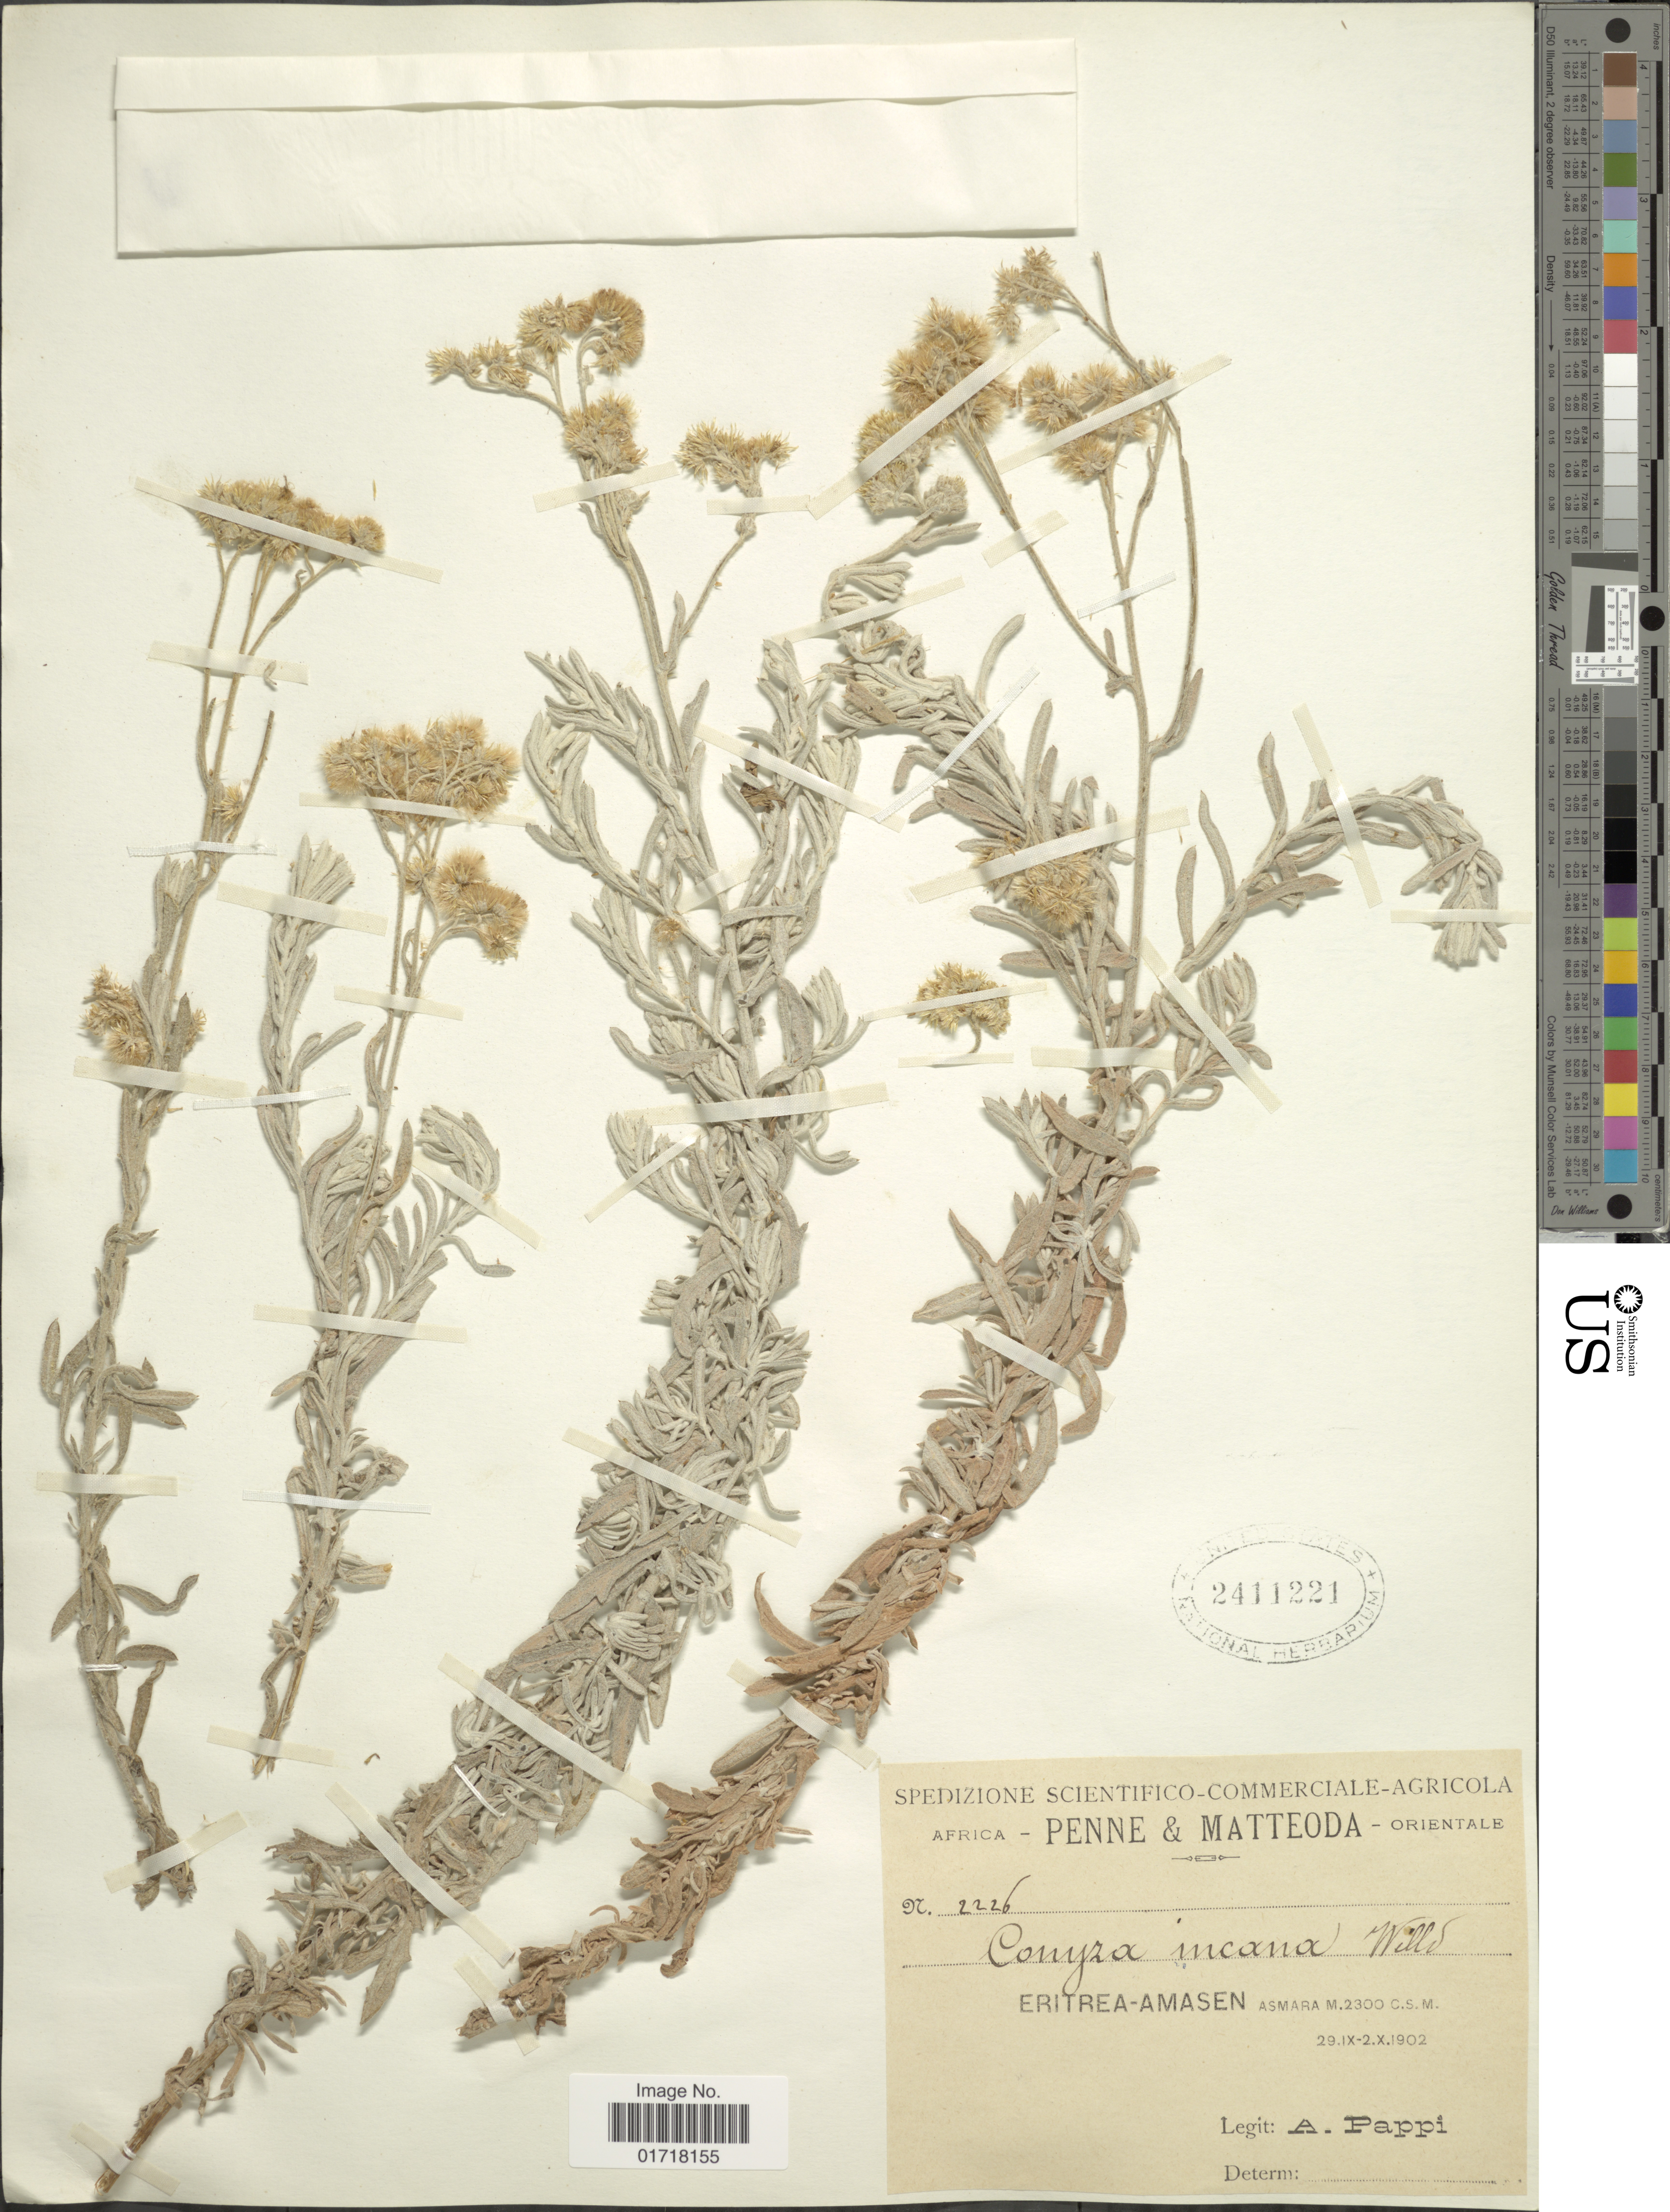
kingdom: Plantae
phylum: Tracheophyta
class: Magnoliopsida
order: Asterales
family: Asteraceae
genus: Conyza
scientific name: Conyza incana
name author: (Vahl) Willd.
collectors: A. Pappi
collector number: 2226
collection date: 1902-09-29/1902-10-02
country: Eritrea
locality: Afria Penne and Mattedeoda Orientale, Eritrea-Amasen Asmara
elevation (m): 2300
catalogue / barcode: US 2411221